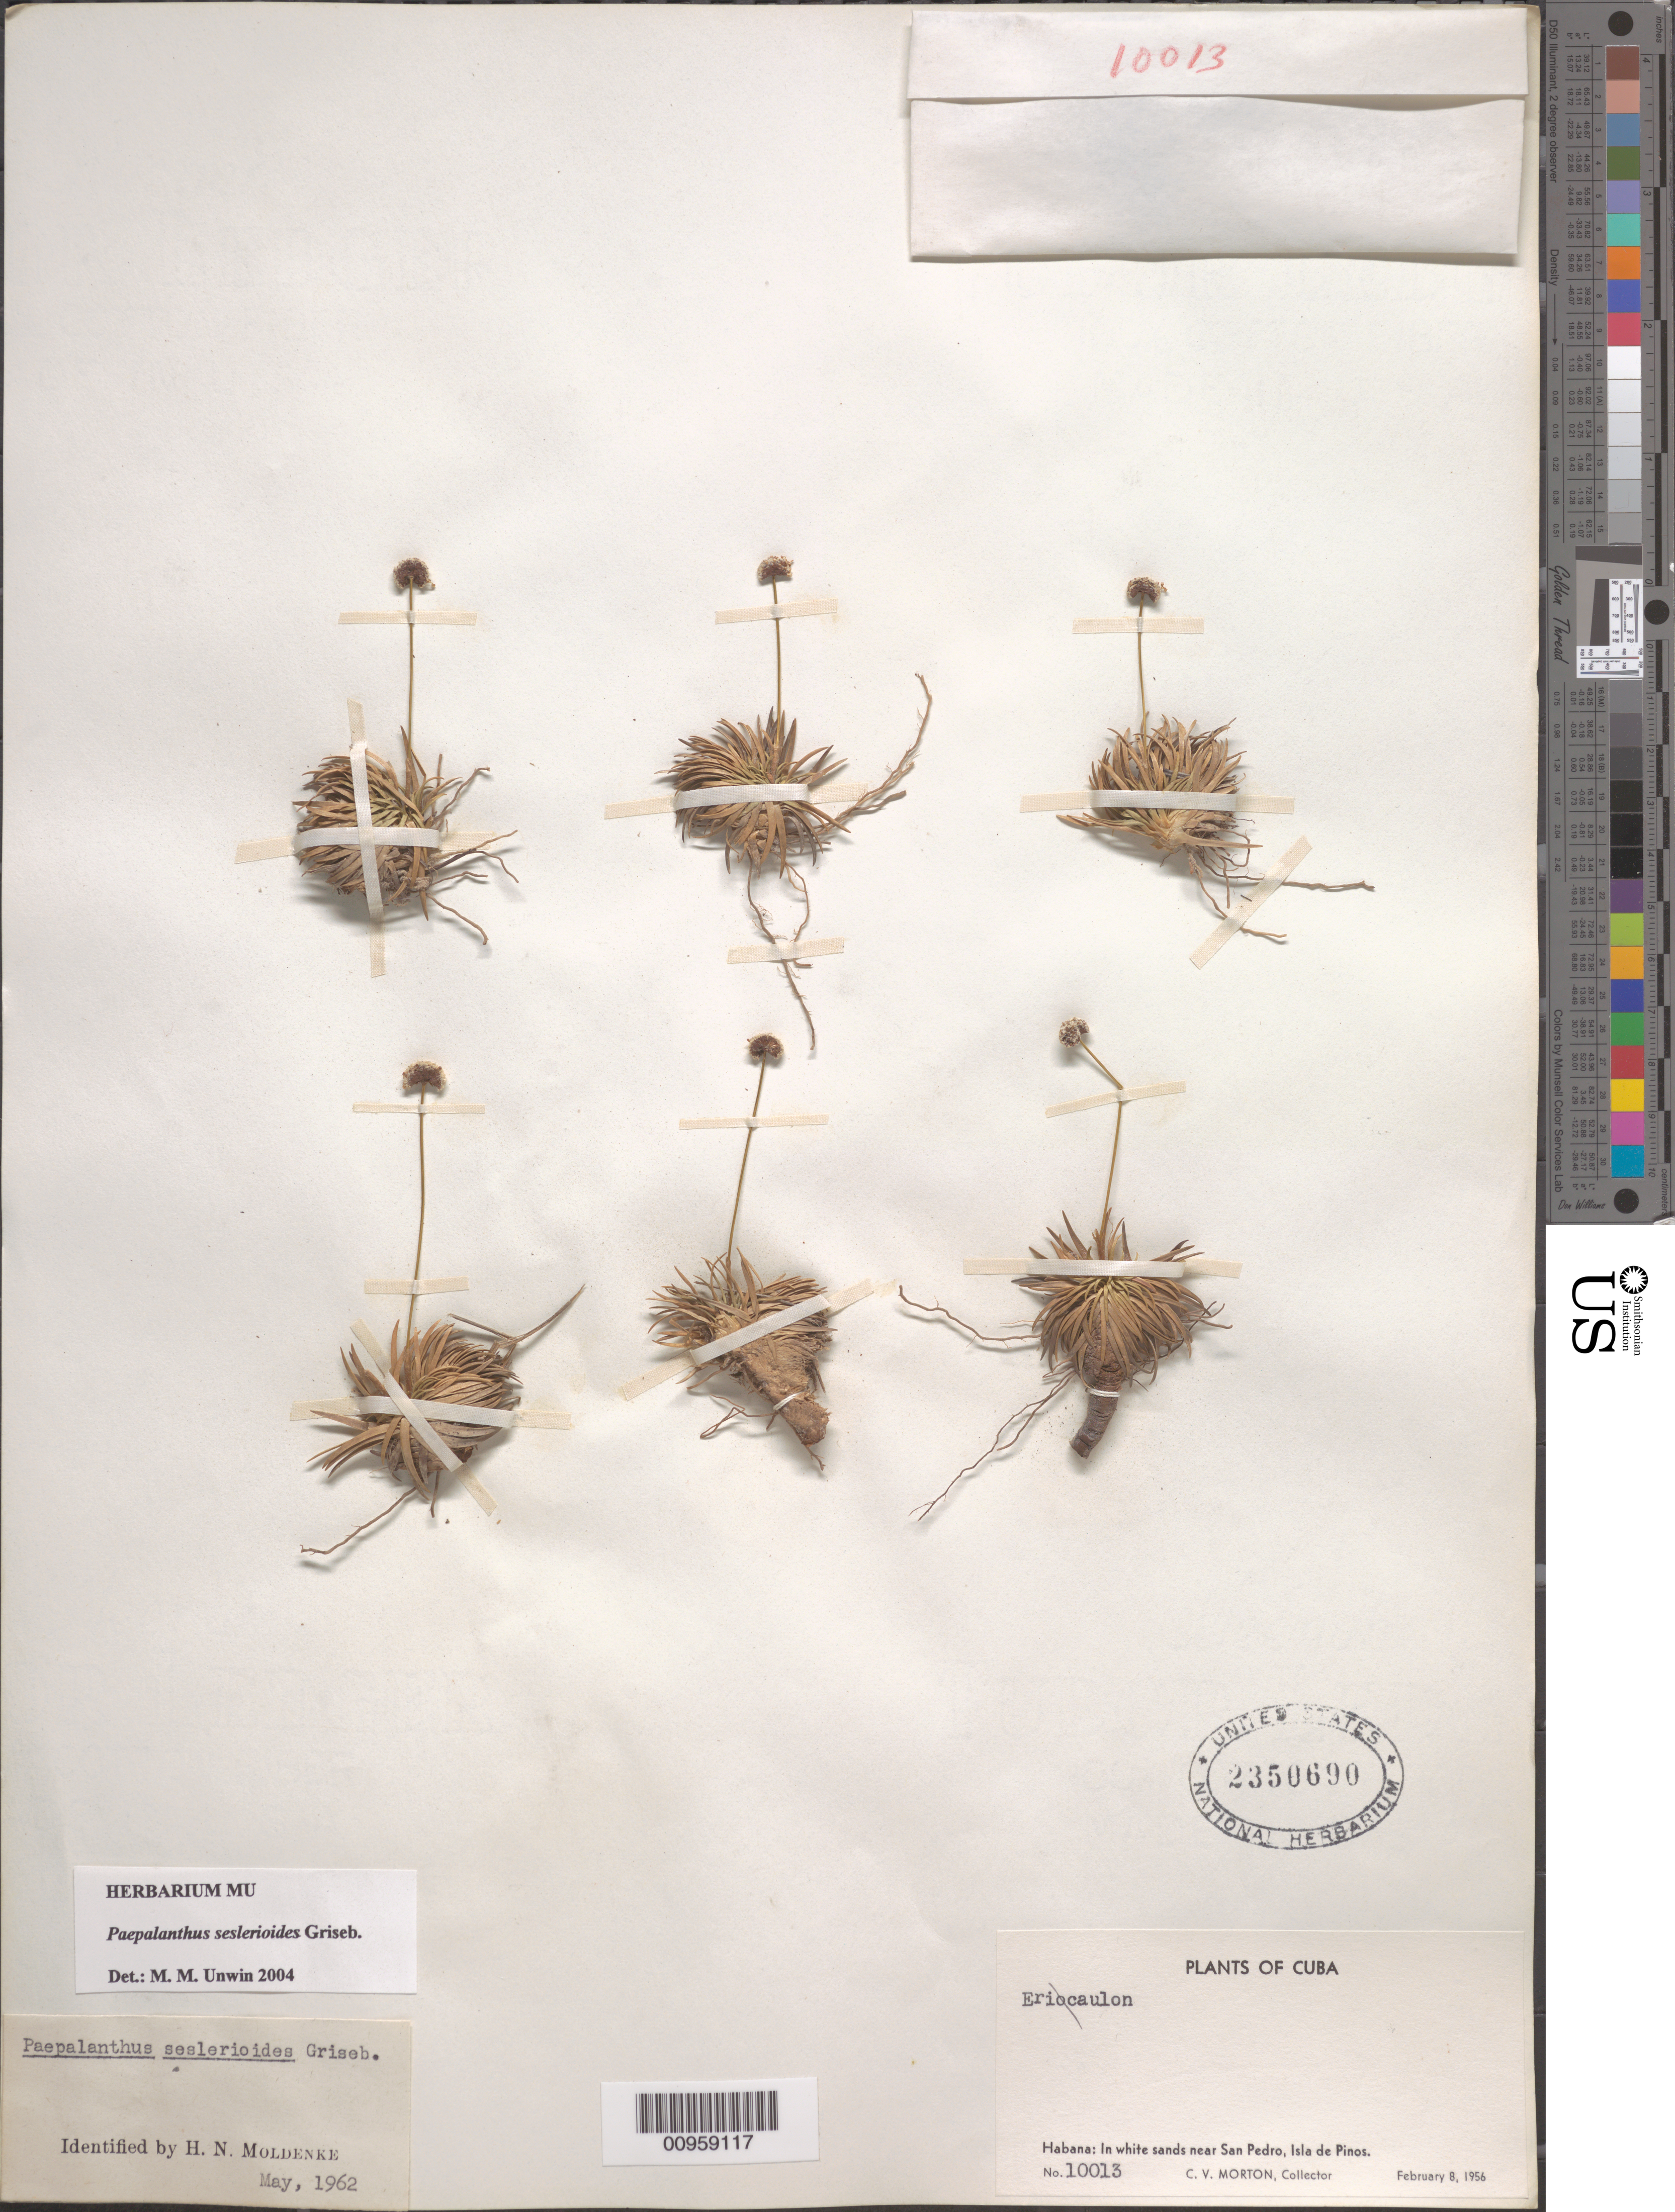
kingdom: Plantae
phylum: Tracheophyta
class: Liliopsida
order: Poales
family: Eriocaulaceae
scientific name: Giuliettia seslerioides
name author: (Griseb.) Andrino & Sano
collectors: C. V. Morton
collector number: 10013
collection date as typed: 08 Feb 1956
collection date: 1956-02-08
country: Cuba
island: Isla de la Juventud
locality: Isle of Pines, Near San Pedro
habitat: In white sands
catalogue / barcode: US 2350690